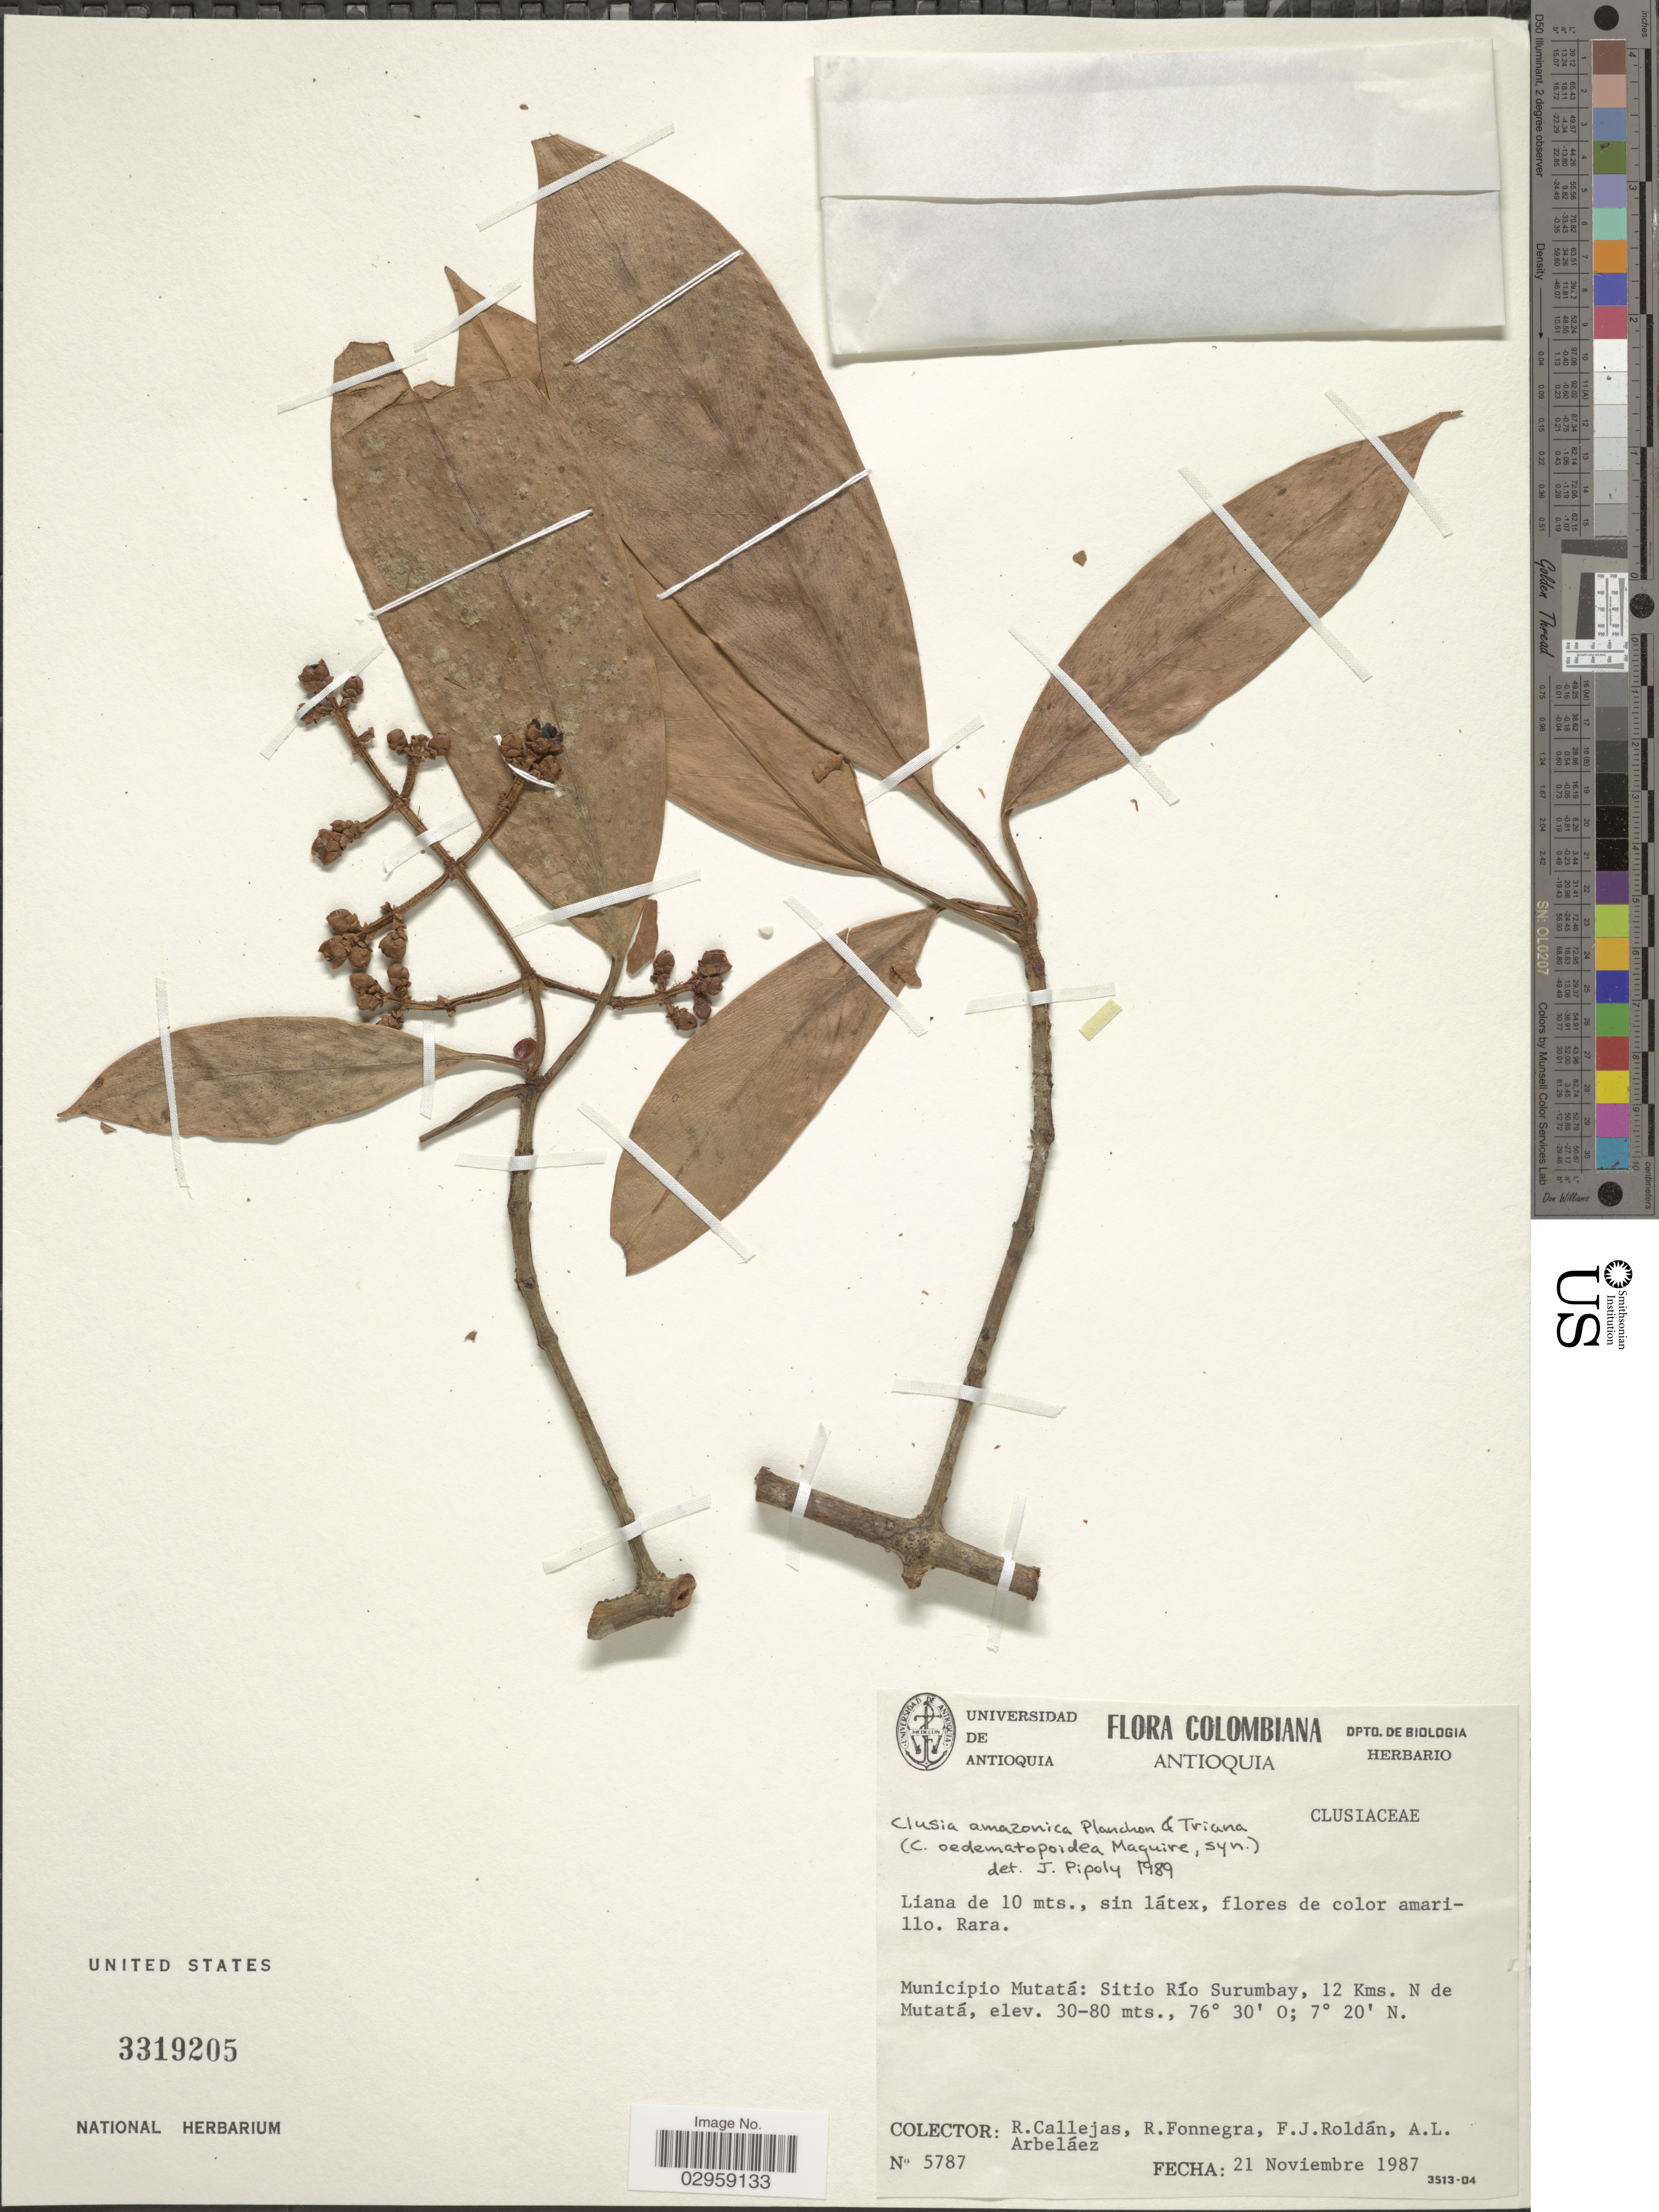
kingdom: Plantae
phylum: Tracheophyta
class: Magnoliopsida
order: Malpighiales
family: Clusiaceae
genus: Clusia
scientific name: Clusia amazonica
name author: Planch. & Triana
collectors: R. Callejas, R. Fonnegra, F. J. Roldán & A. Arbeláez Alvarez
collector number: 5787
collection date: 1987-11-21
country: Colombia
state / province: Antioquia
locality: Municipio Mutatá: Sitio Río Surumbay, 12 Kms. N de Mutatá.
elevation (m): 30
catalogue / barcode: US 3319205